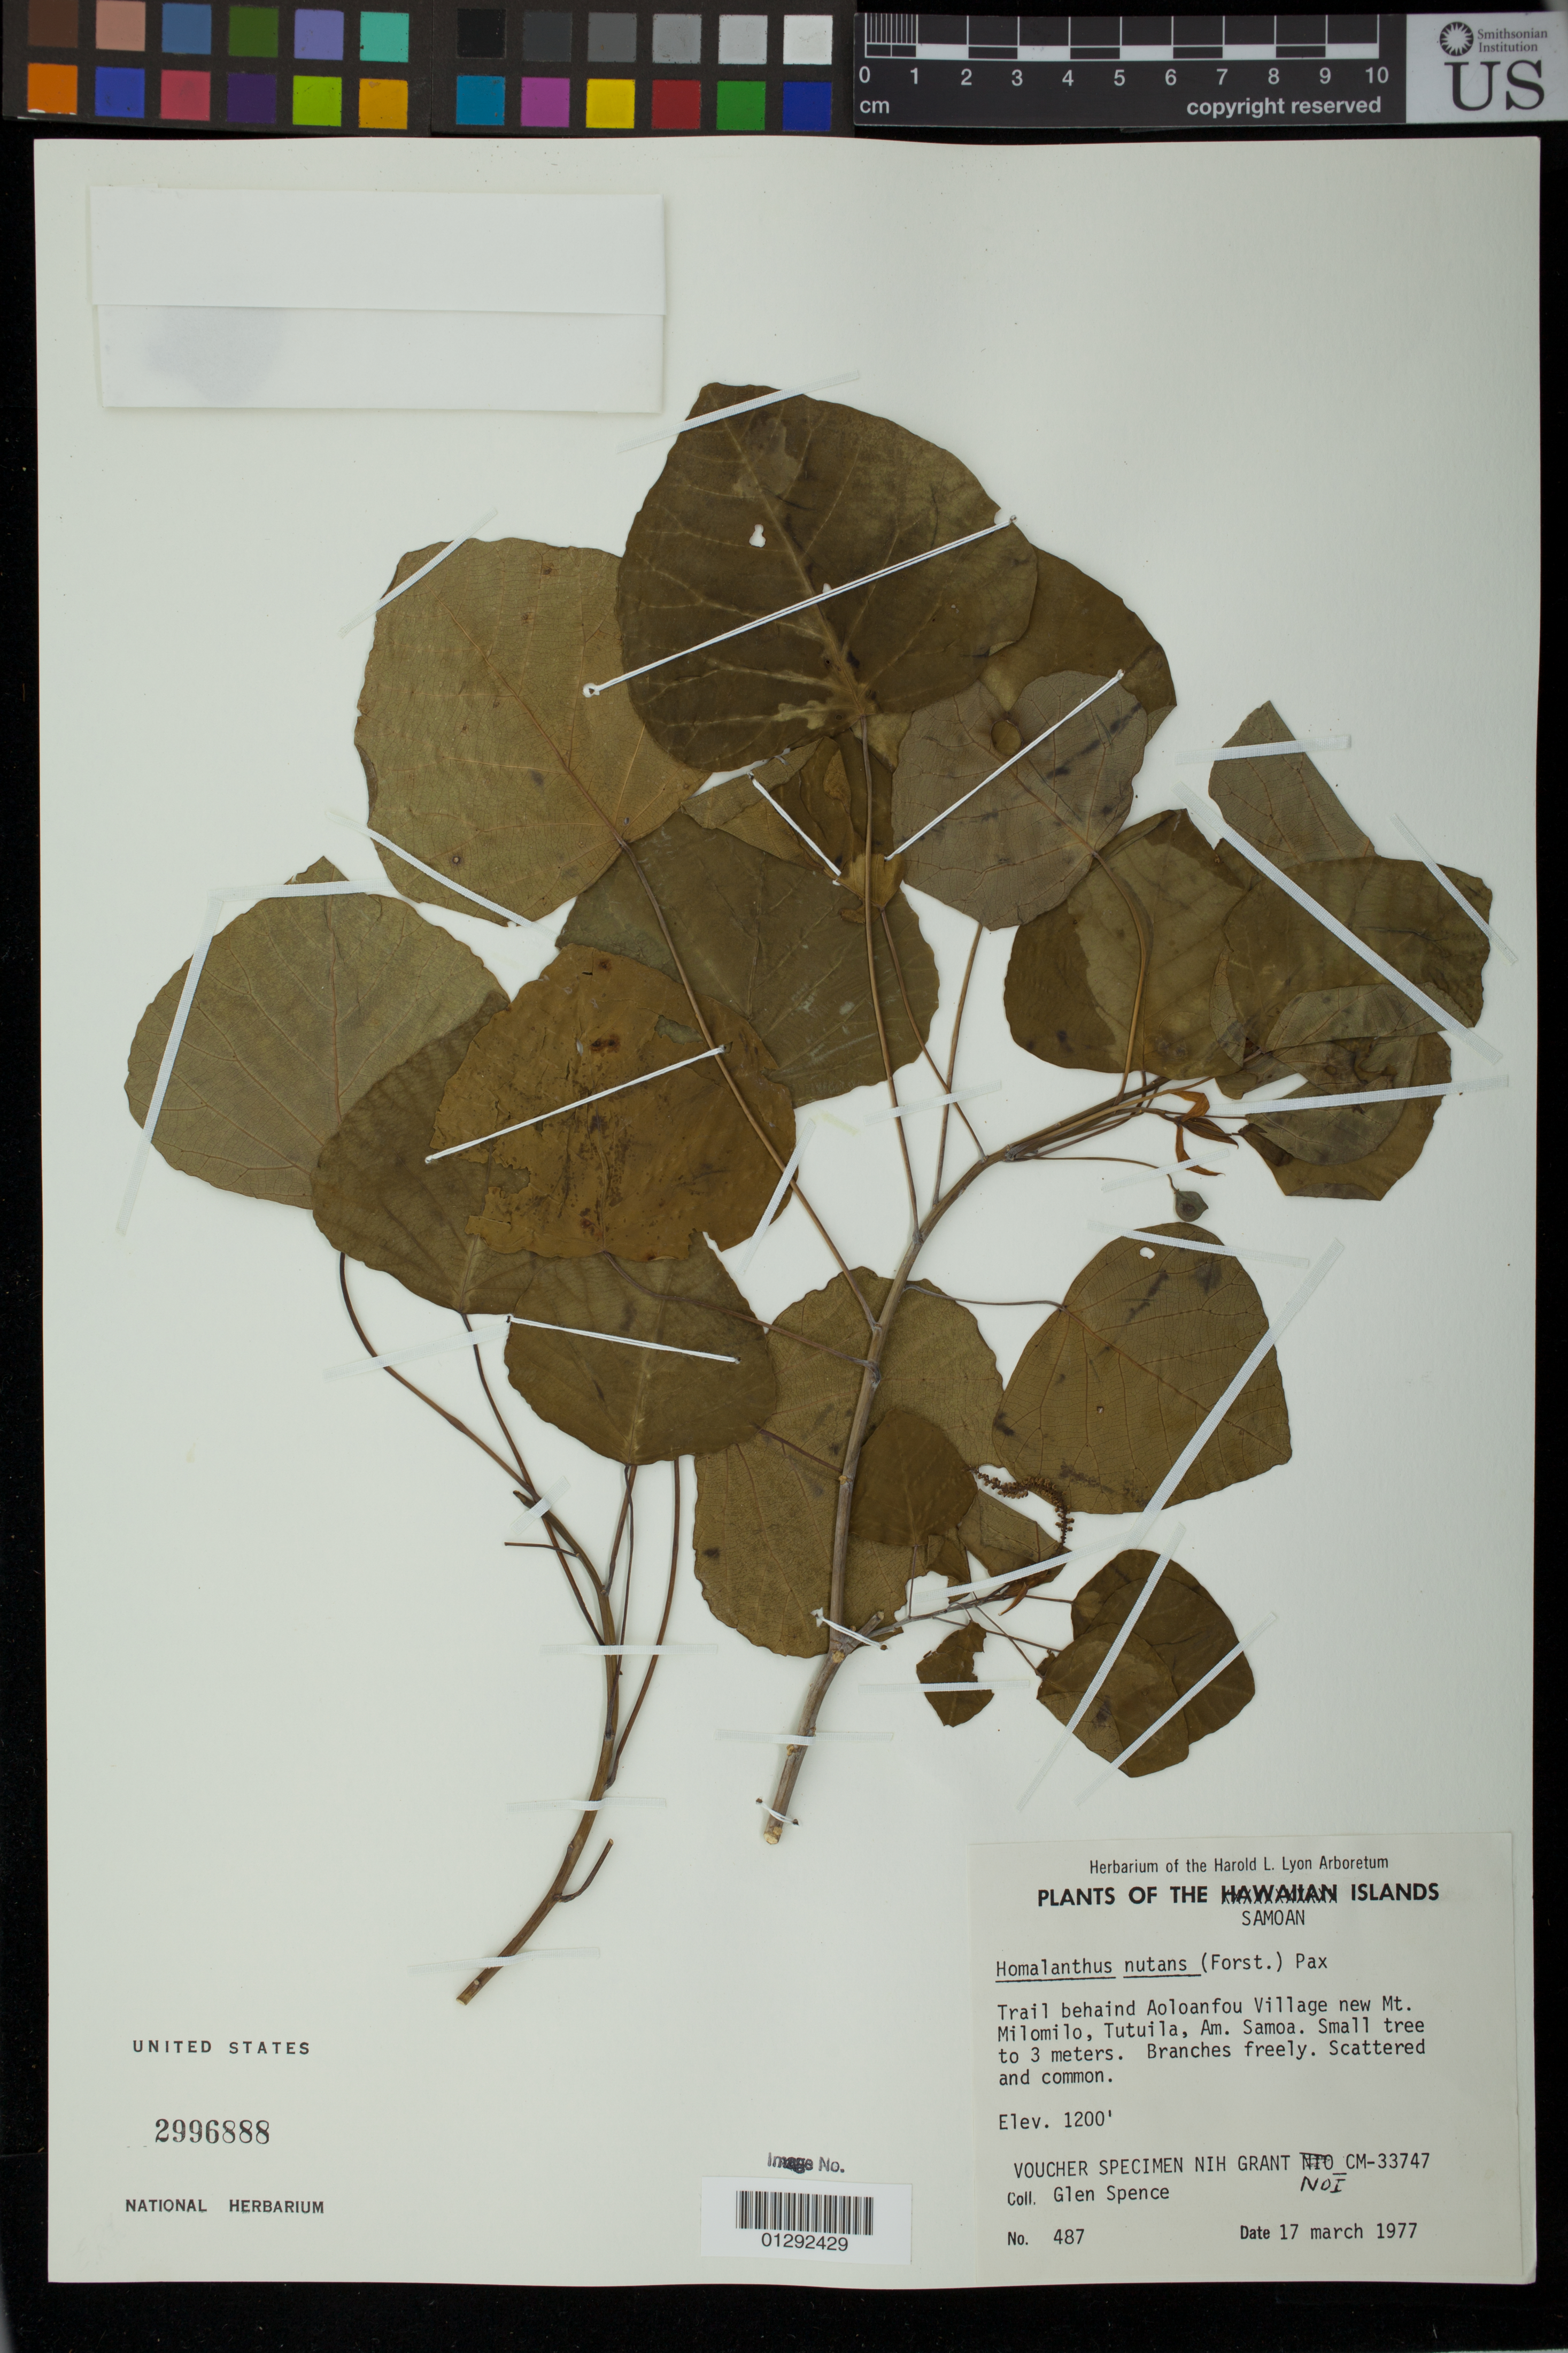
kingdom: Plantae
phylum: Tracheophyta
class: Magnoliopsida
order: Malpighiales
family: Euphorbiaceae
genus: Homalanthus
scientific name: Homalanthus nutans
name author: (G. Forst.) Guill.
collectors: G. Spence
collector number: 487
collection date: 1977-03-17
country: American Samoa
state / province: Eastern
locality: Trail behind Aoloanfou (A'oloau) Village new Mt. Milomilo, Tutuila, Am. Samoa.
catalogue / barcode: US 2996888